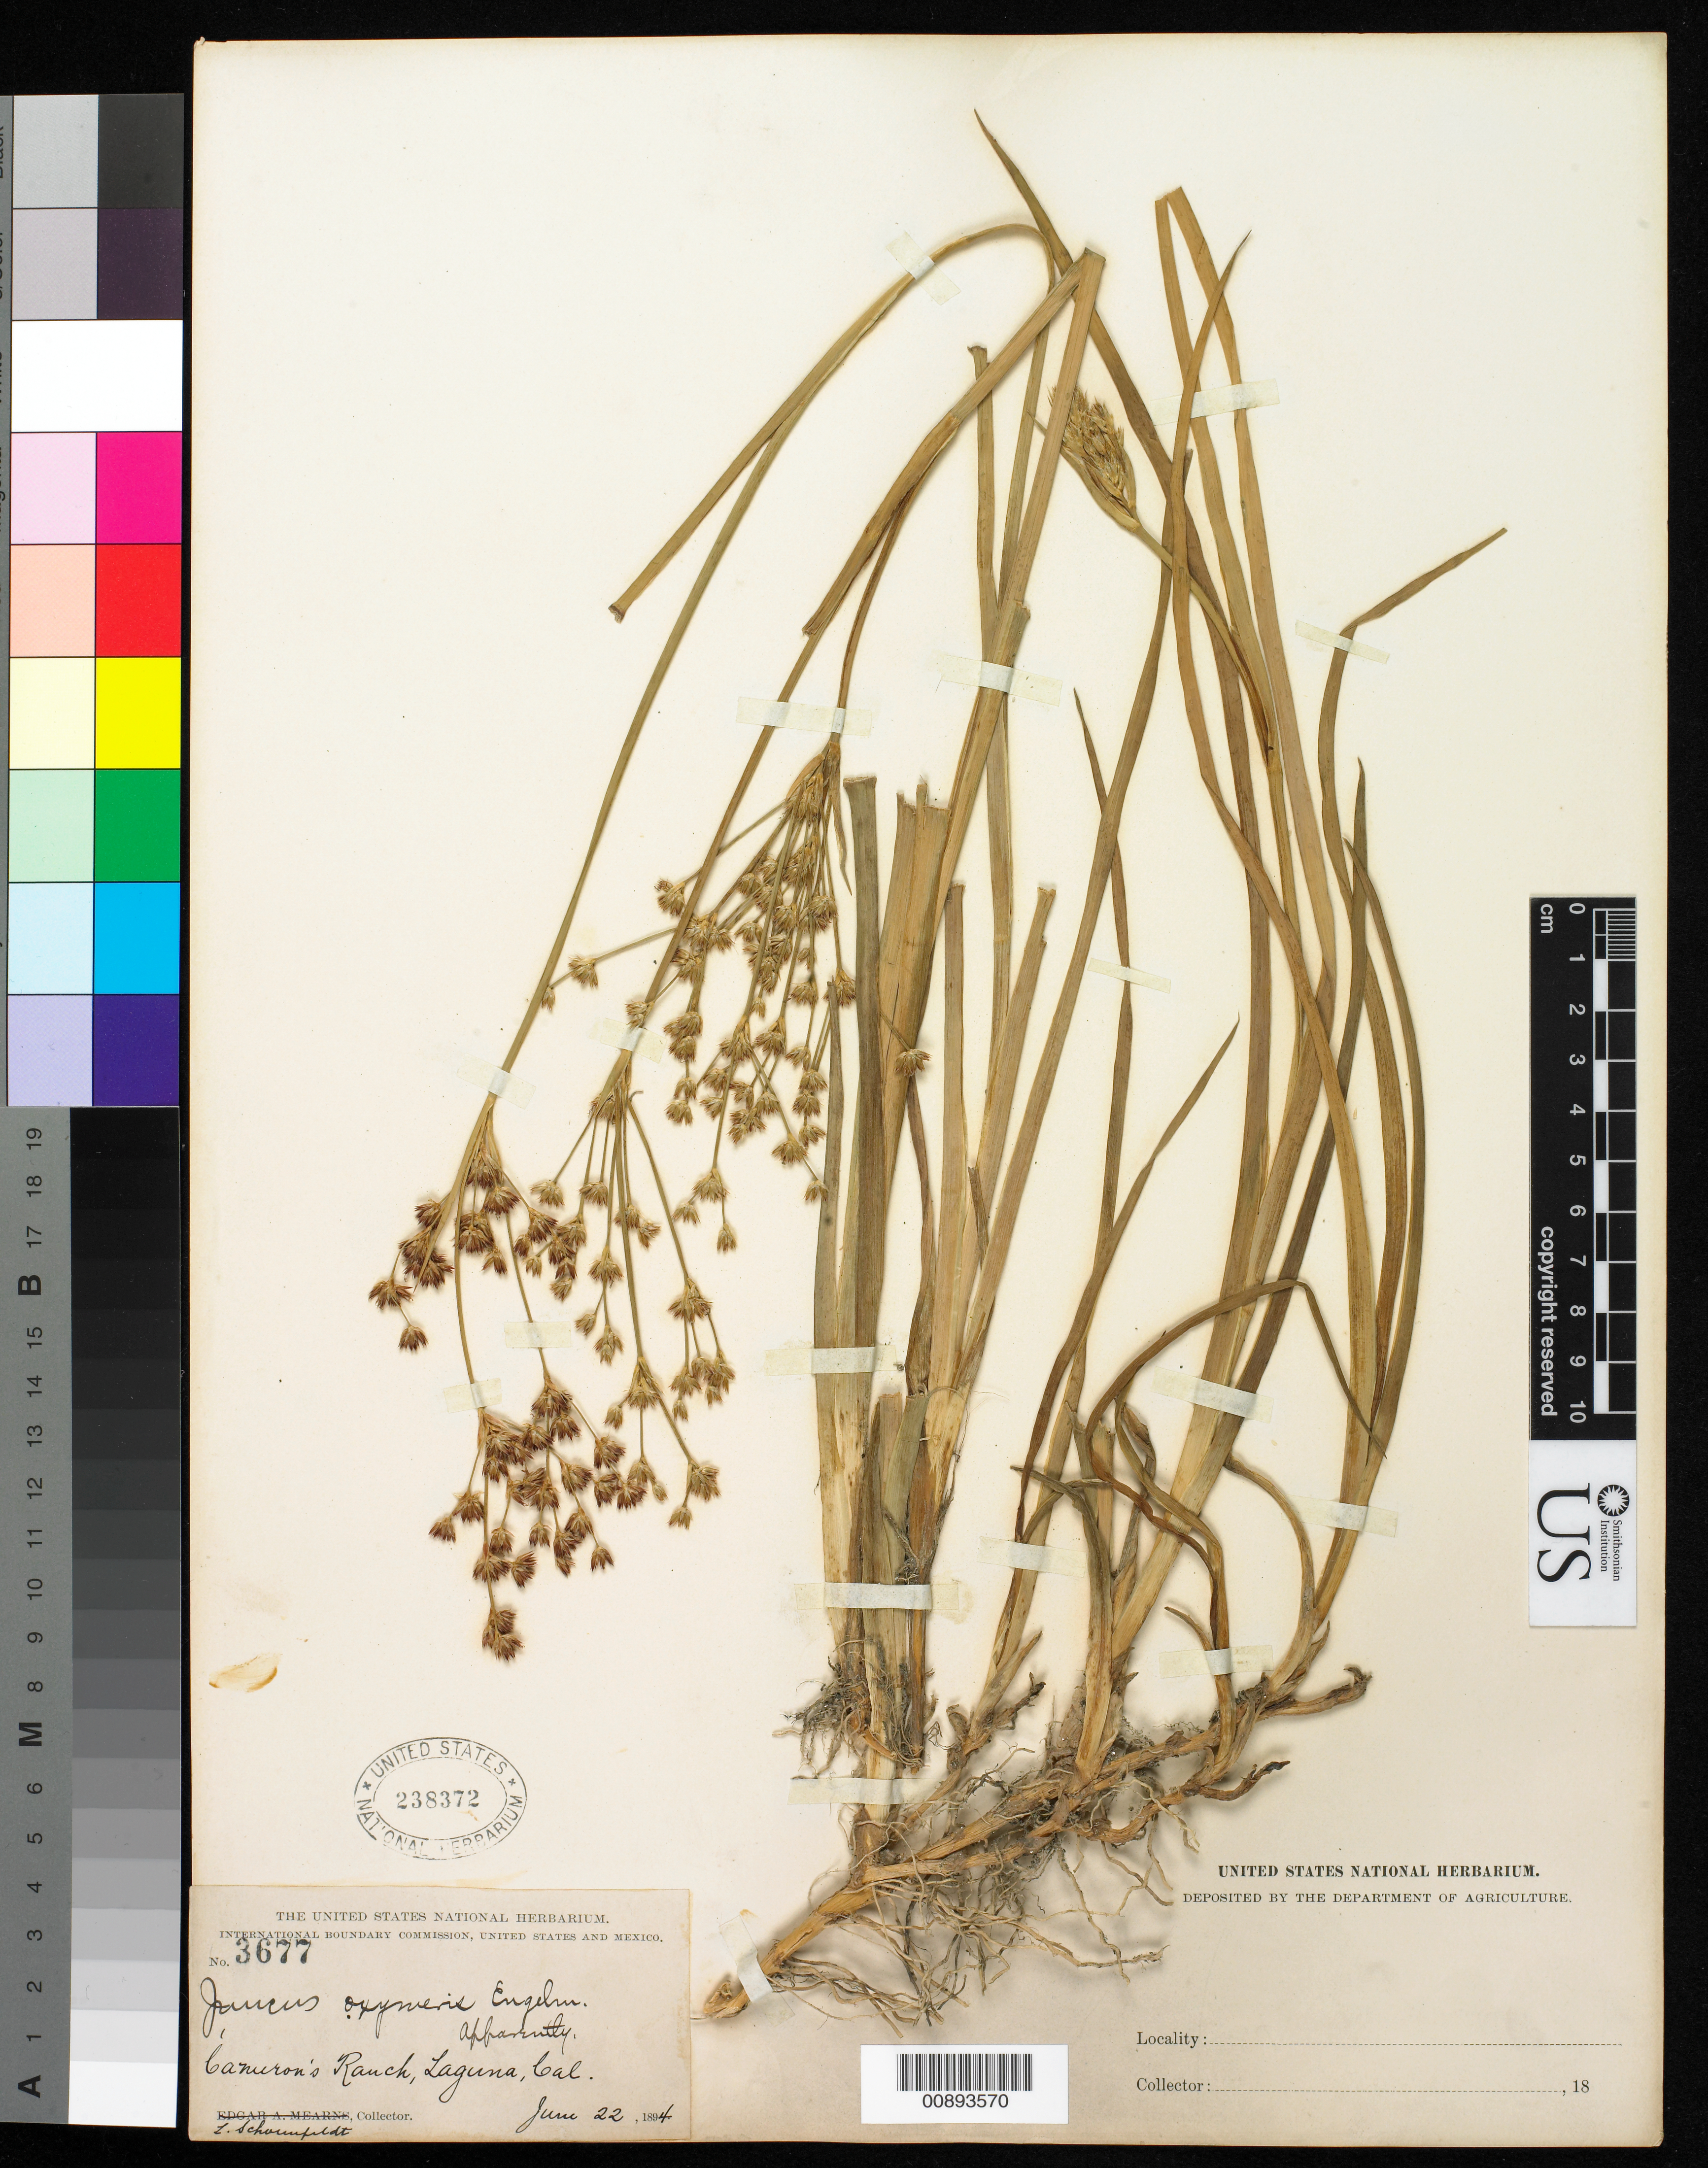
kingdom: Plantae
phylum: Tracheophyta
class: Liliopsida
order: Poales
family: Juncaceae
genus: Juncus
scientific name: Juncus oxymeris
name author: Engelm.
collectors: L. Schoenfeldt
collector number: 3677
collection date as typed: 22 Jun 1894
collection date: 1894-06-22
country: United States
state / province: California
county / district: Orange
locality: Cameron's Ranch, Laguna, California.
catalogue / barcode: US 238372